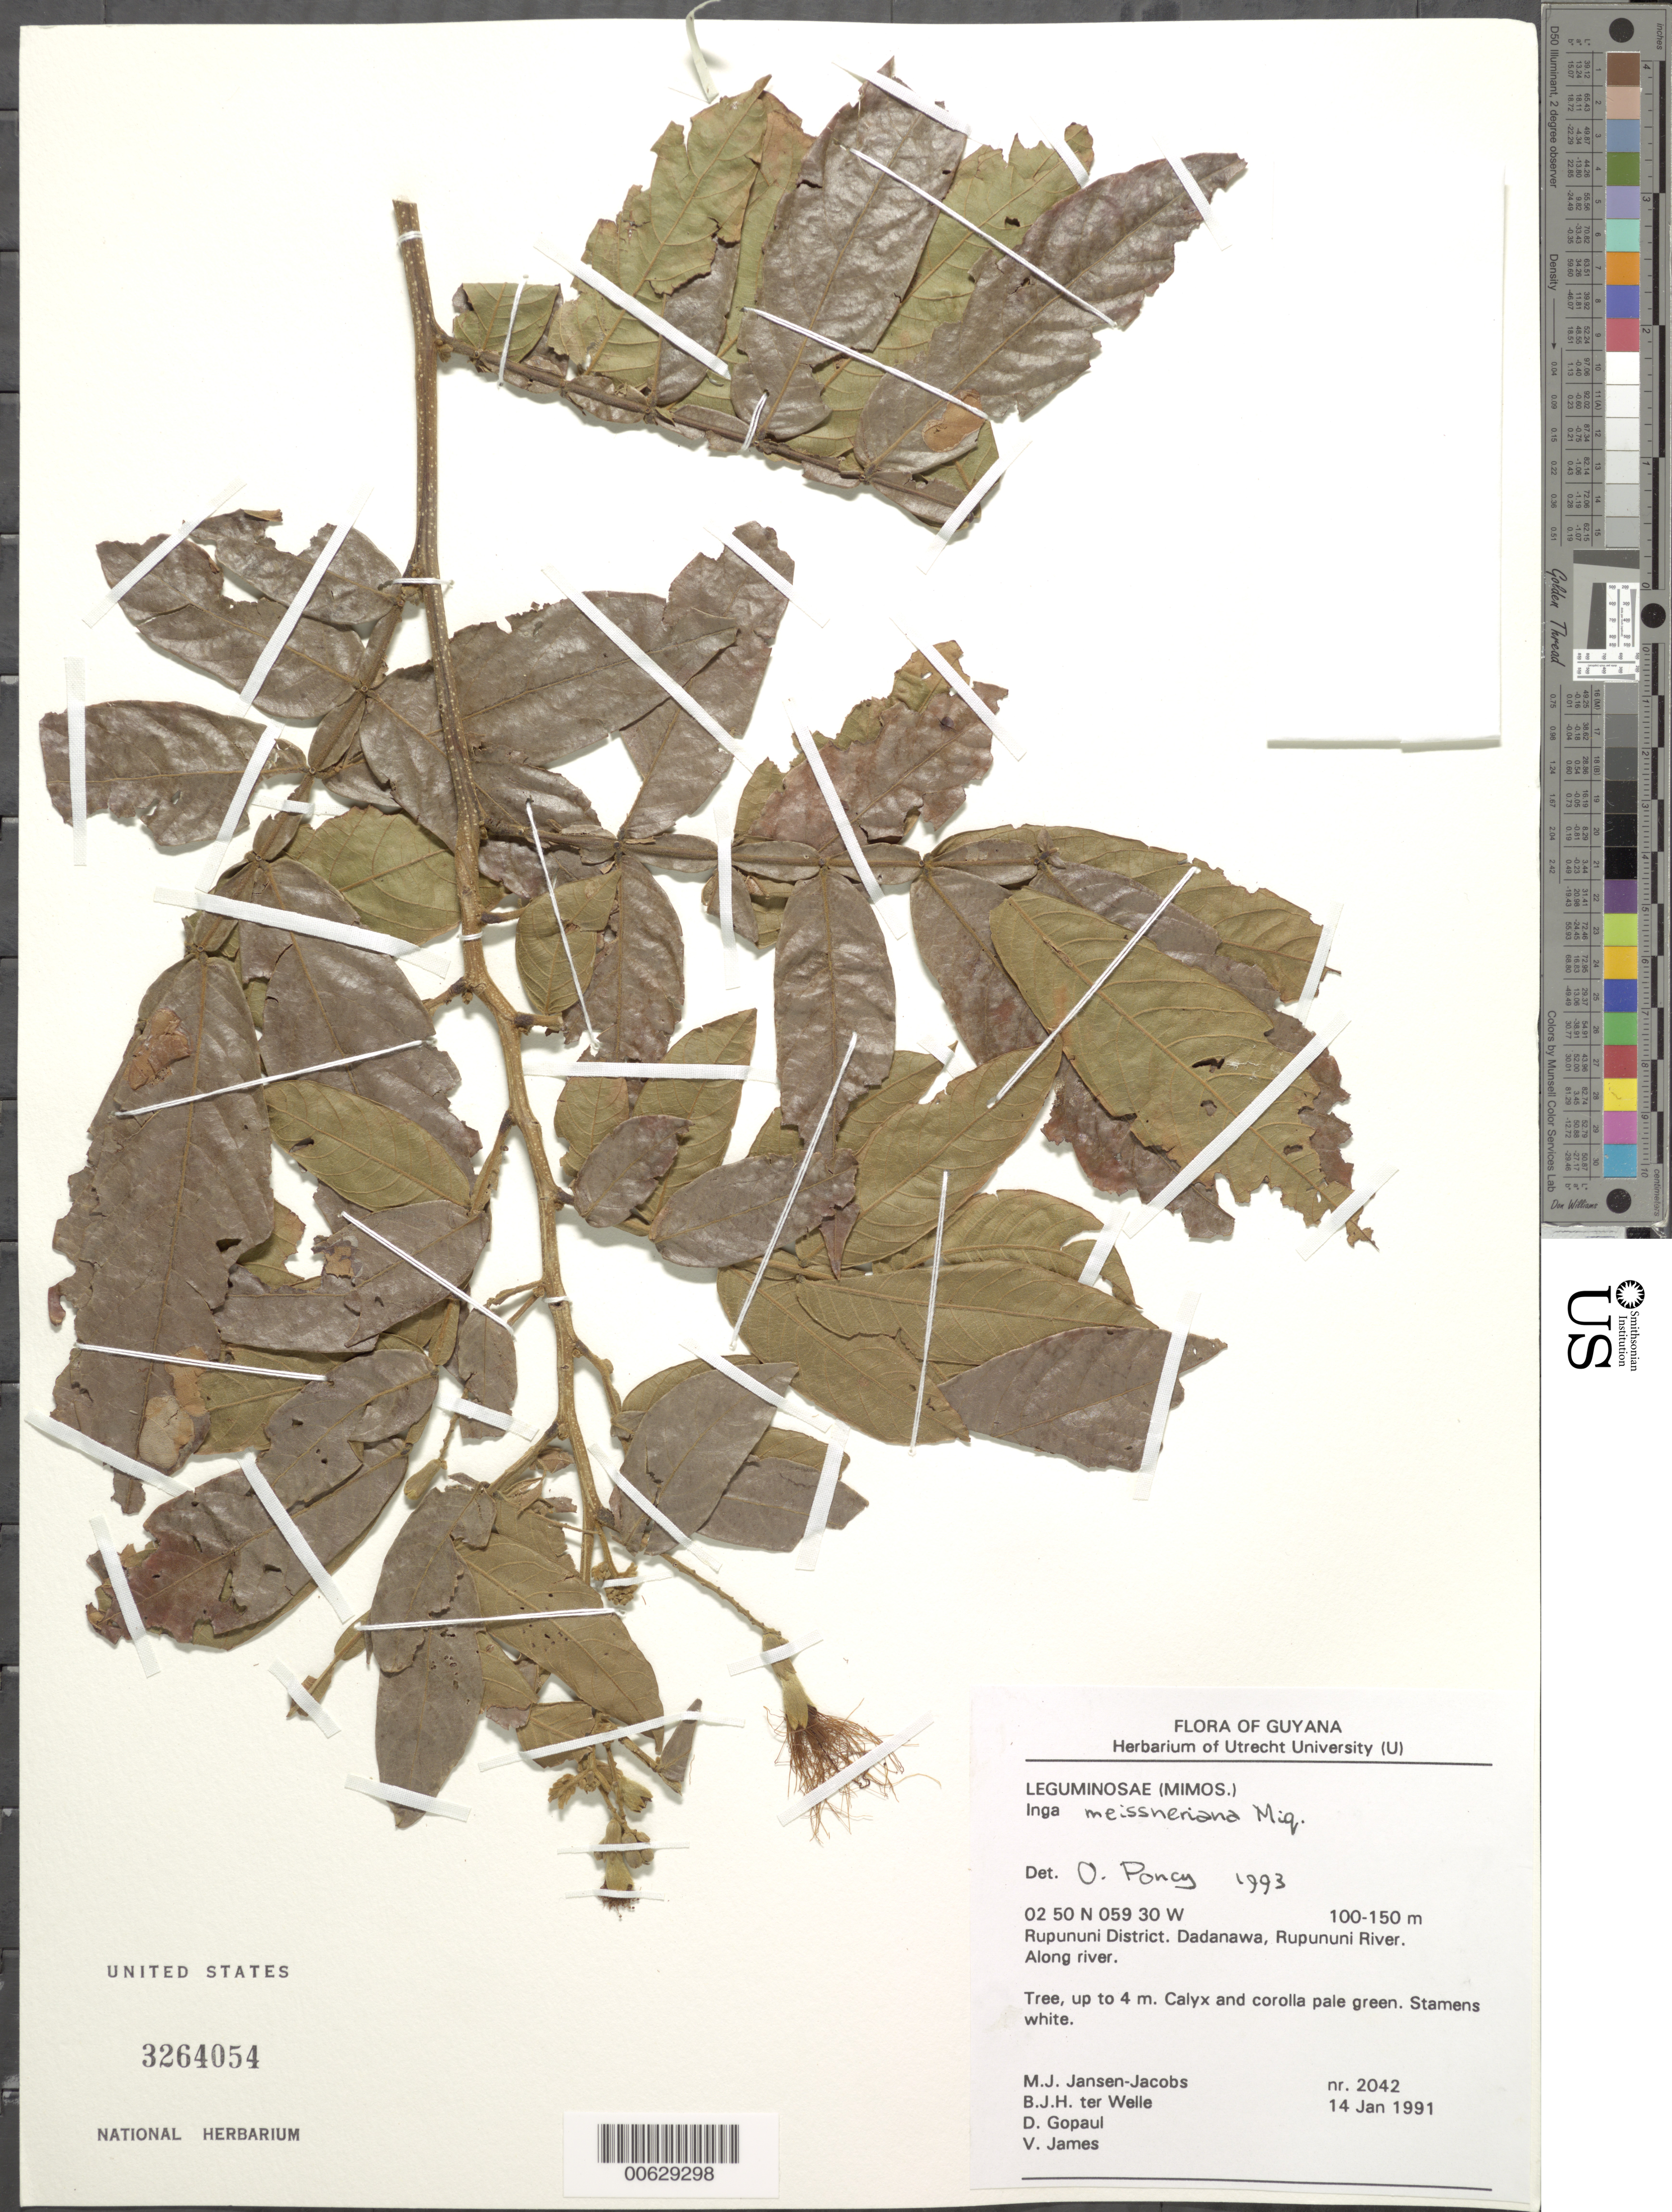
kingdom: Plantae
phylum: Tracheophyta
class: Magnoliopsida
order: Fabales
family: Fabaceae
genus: Inga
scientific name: Inga vera subsp. affinis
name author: (DC.) T.D. Penn.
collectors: M. J. Jansen-Jacobs, B. Welle, D. Gopaul & V. James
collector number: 2042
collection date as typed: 14-Jan-91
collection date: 1991-01-14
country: Guyana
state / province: U. Takutu-U. Essequibo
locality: Dadanawa, Rupununi River, Rupununi District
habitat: Along river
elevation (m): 100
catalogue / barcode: US 8264054